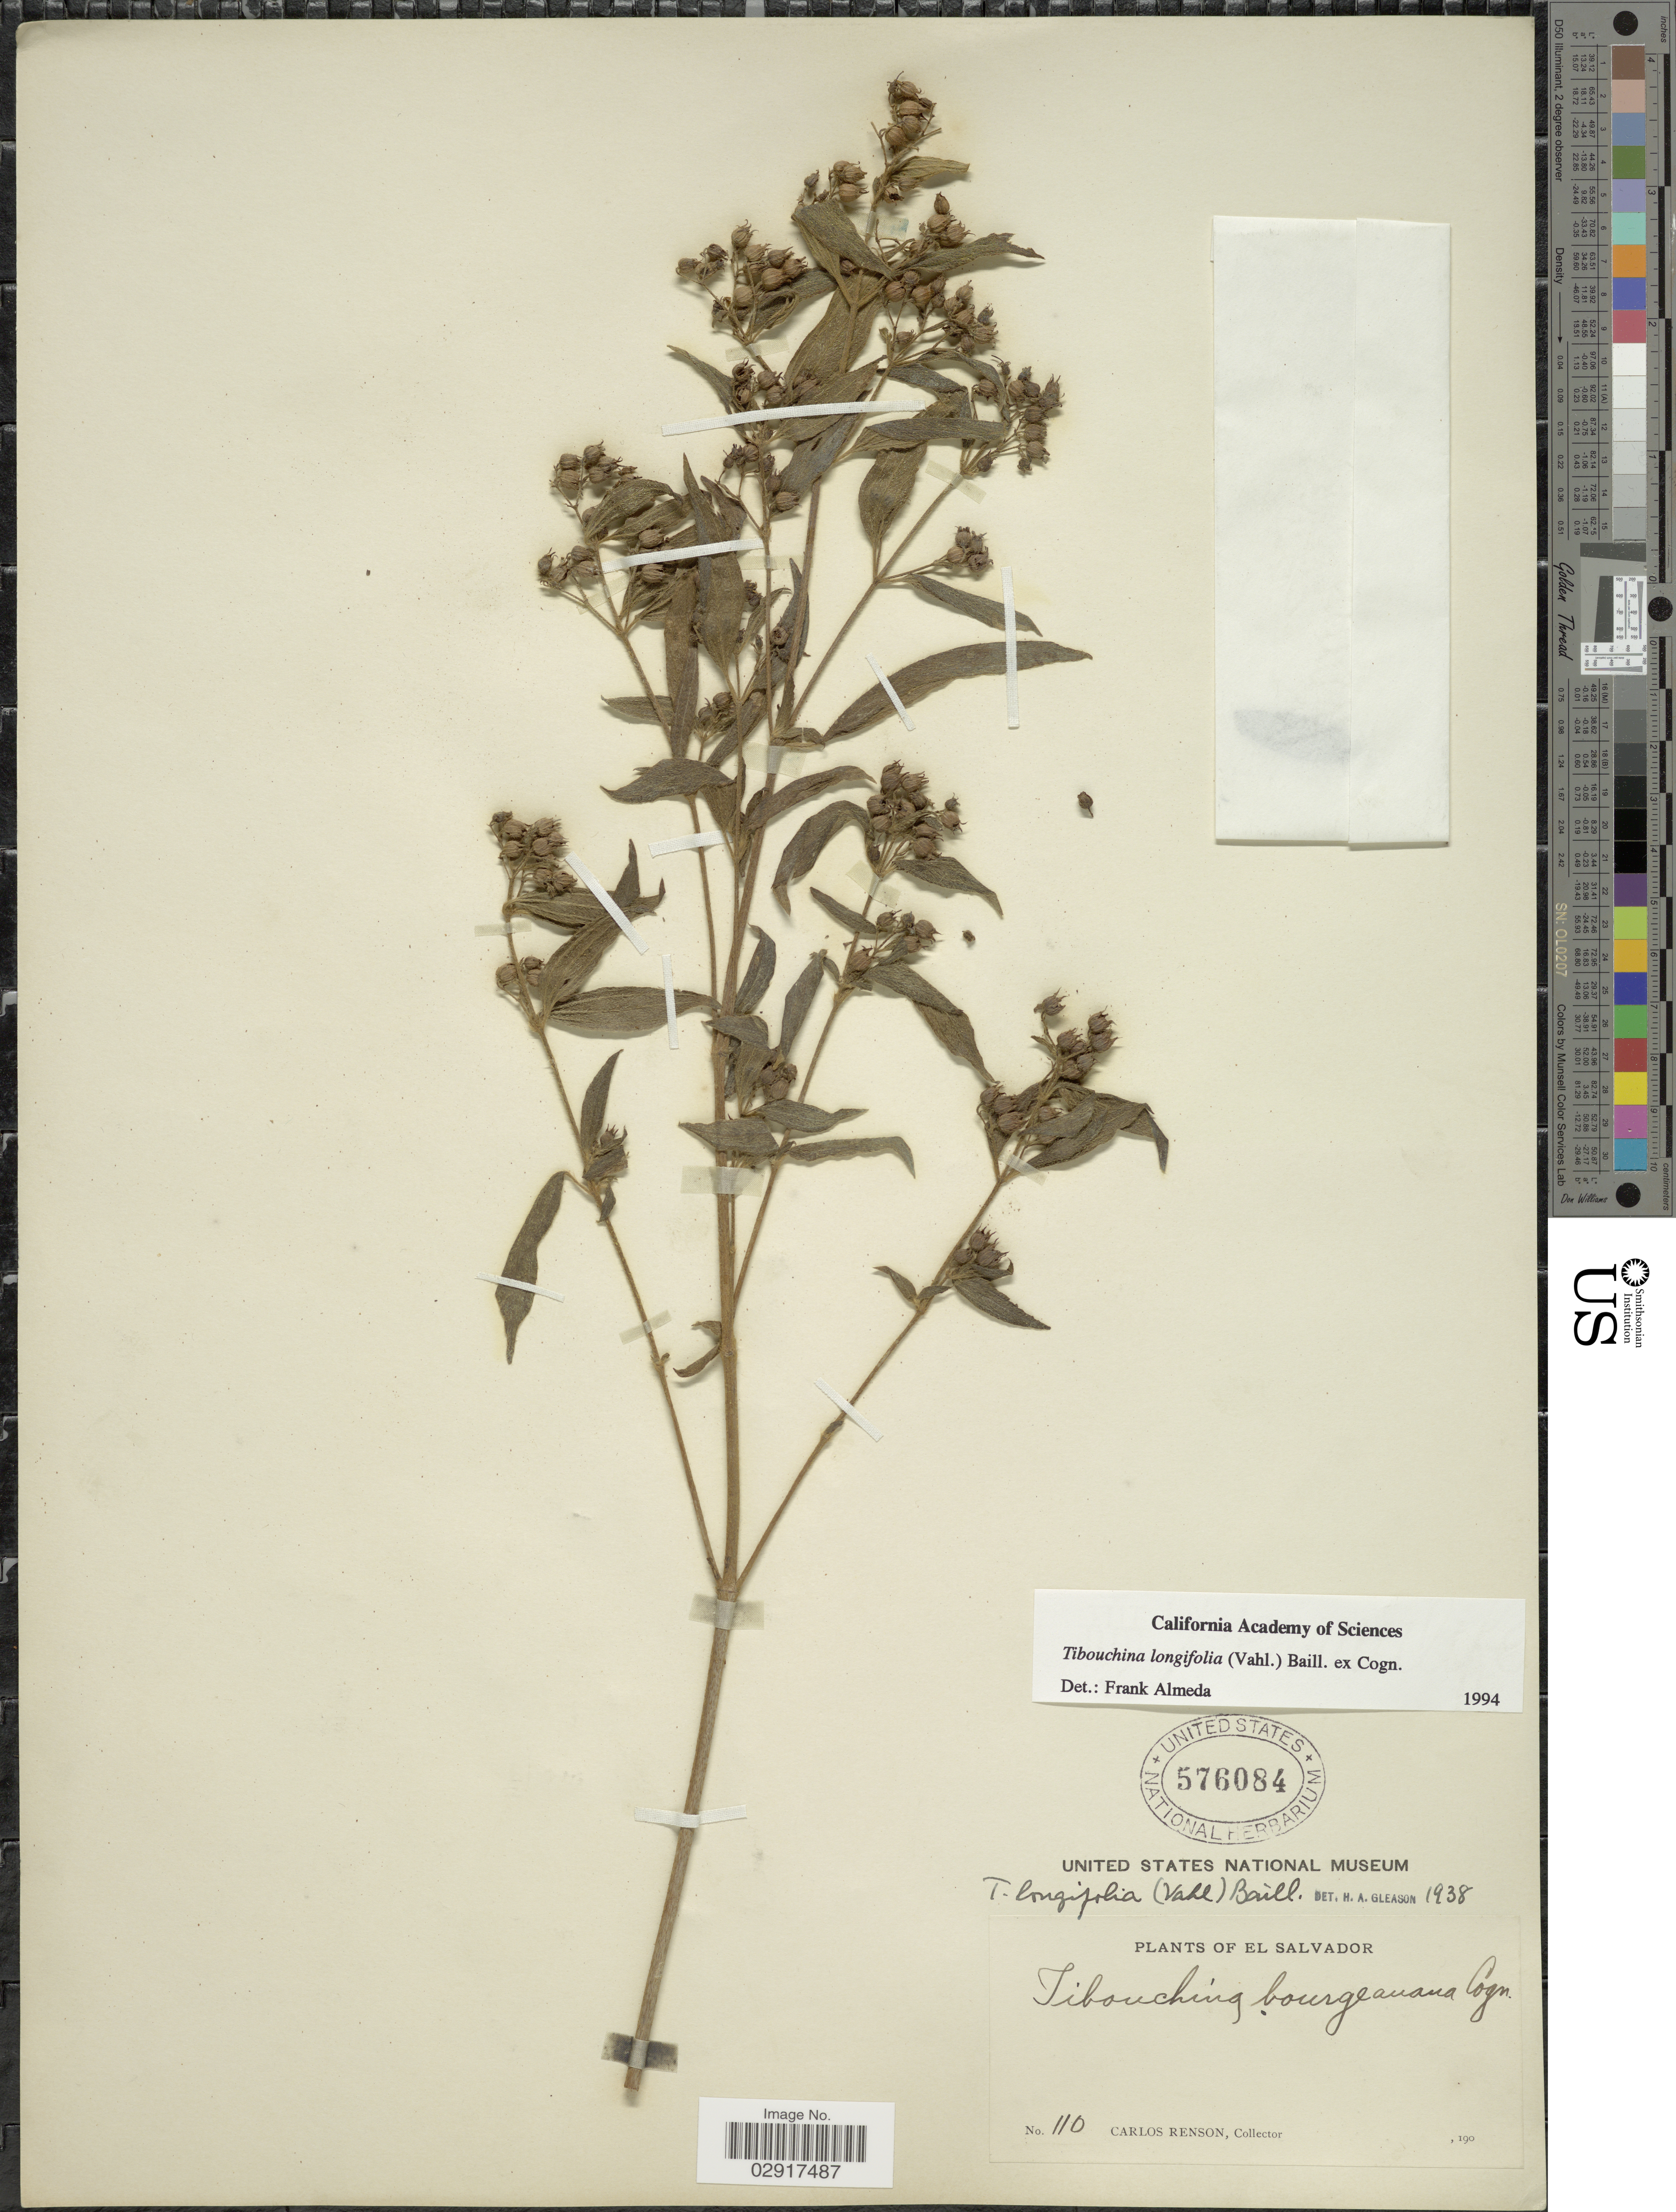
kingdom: Plantae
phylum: Tracheophyta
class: Magnoliopsida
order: Myrtales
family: Melastomataceae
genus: Chaetogastra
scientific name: Chaetogastra longifolia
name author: (Vahl) DC.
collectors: C. Renson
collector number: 110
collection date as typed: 190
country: El Salvador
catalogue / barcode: US 576084